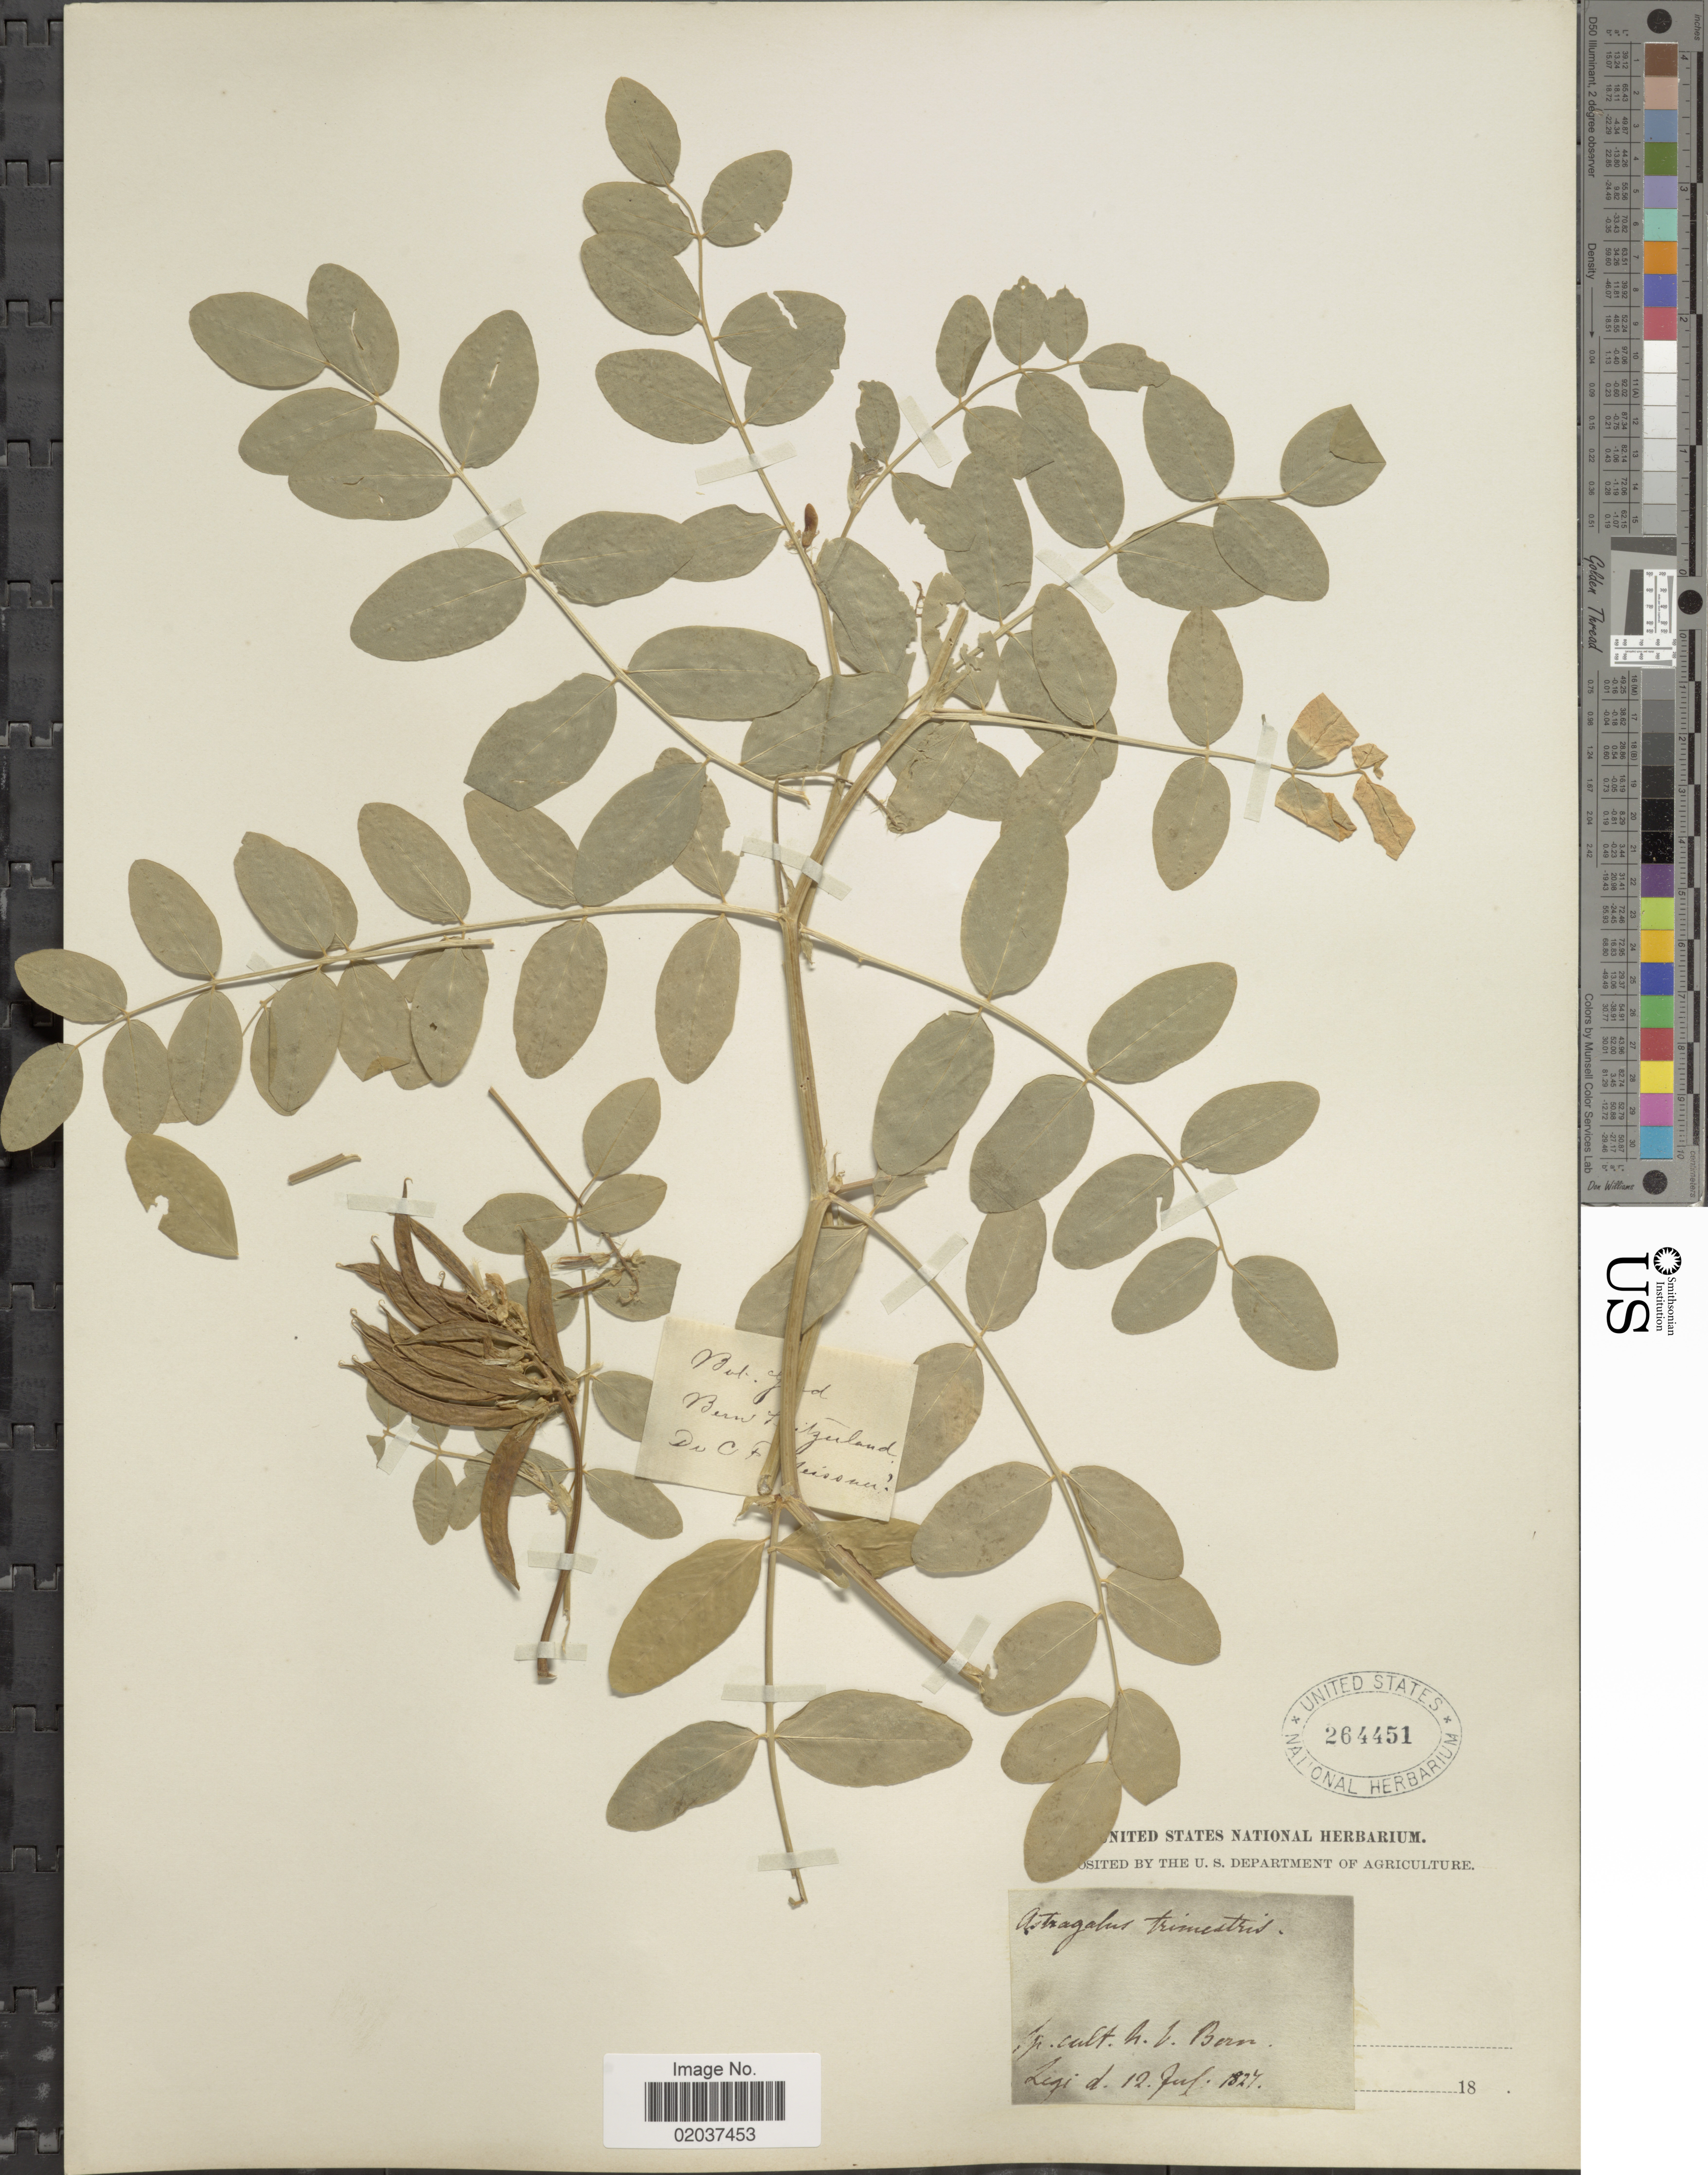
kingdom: Plantae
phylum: Tracheophyta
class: Magnoliopsida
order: Fabales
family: Fabaceae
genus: Astragalus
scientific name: Astragalus trimestris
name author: L.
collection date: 1827-07-12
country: Switzerland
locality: Cult. H.B. Bern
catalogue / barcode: US 264451